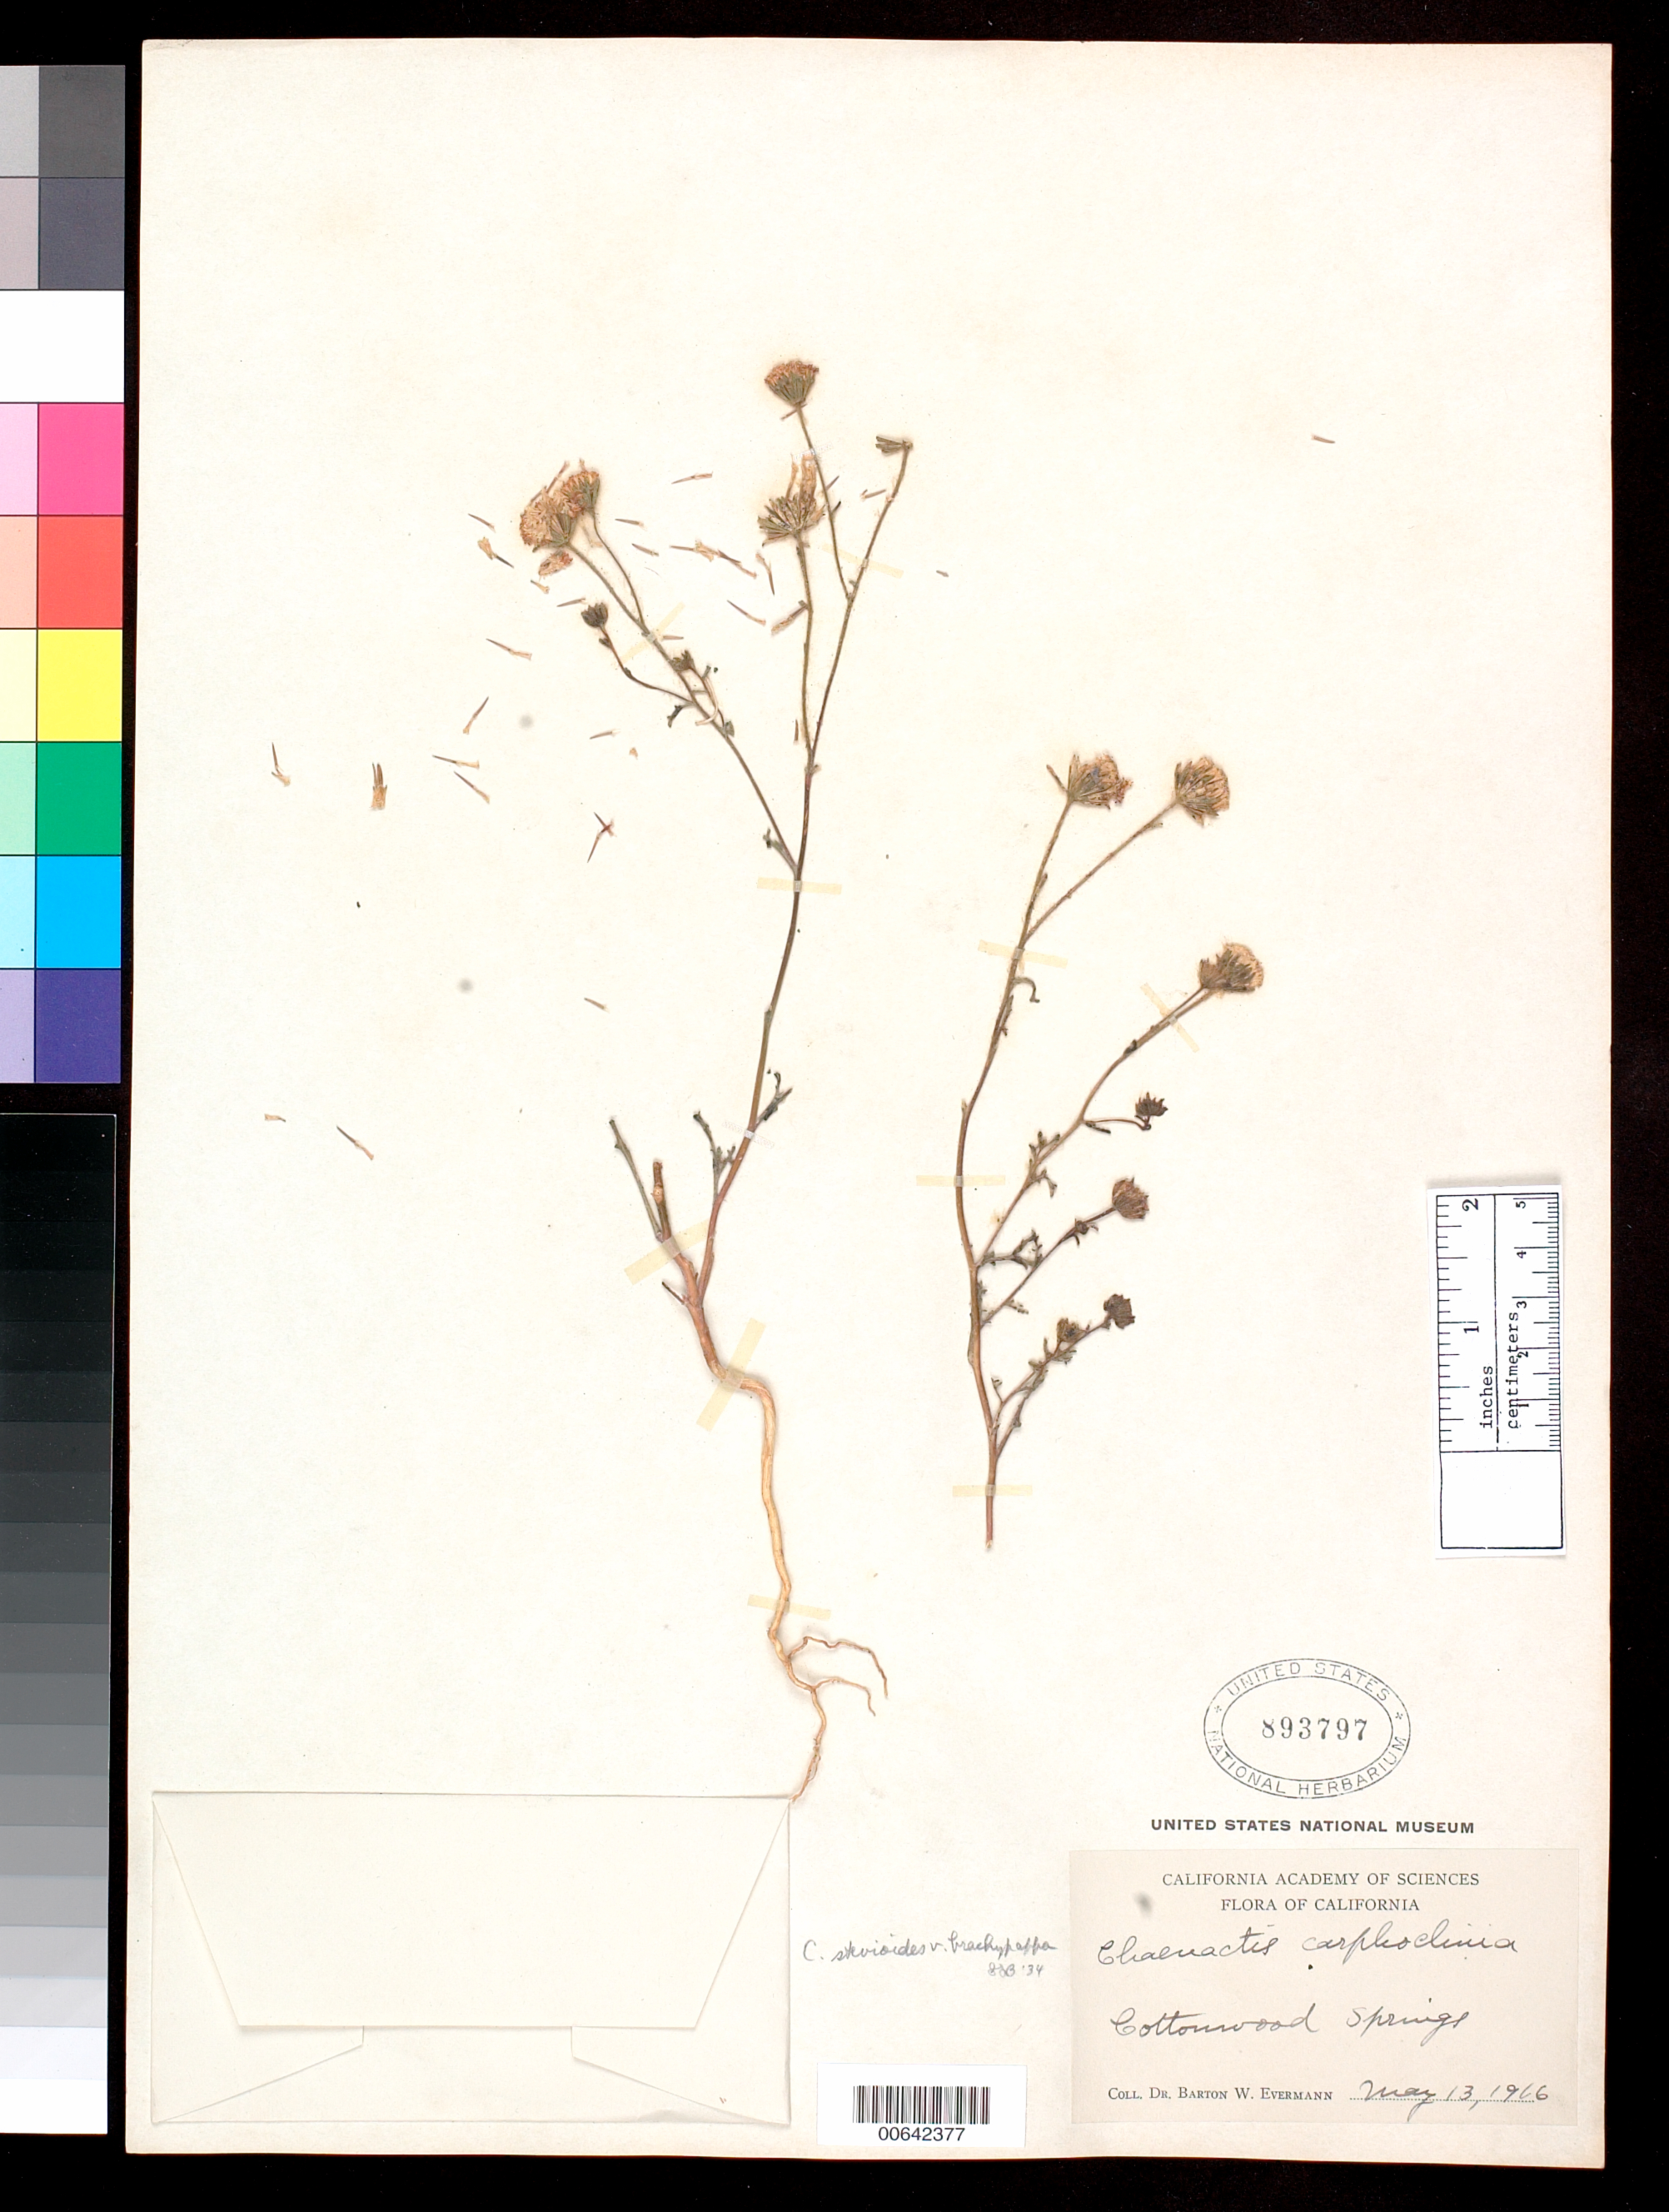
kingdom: Plantae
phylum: Tracheophyta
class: Magnoliopsida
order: Asterales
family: Asteraceae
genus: Chaenactis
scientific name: Chaenactis carphoclinia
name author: A. Gray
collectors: B. W. Evermann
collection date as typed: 13 May 1916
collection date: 1916-05-13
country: United States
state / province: California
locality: Cottonwood Springs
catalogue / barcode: US 893797